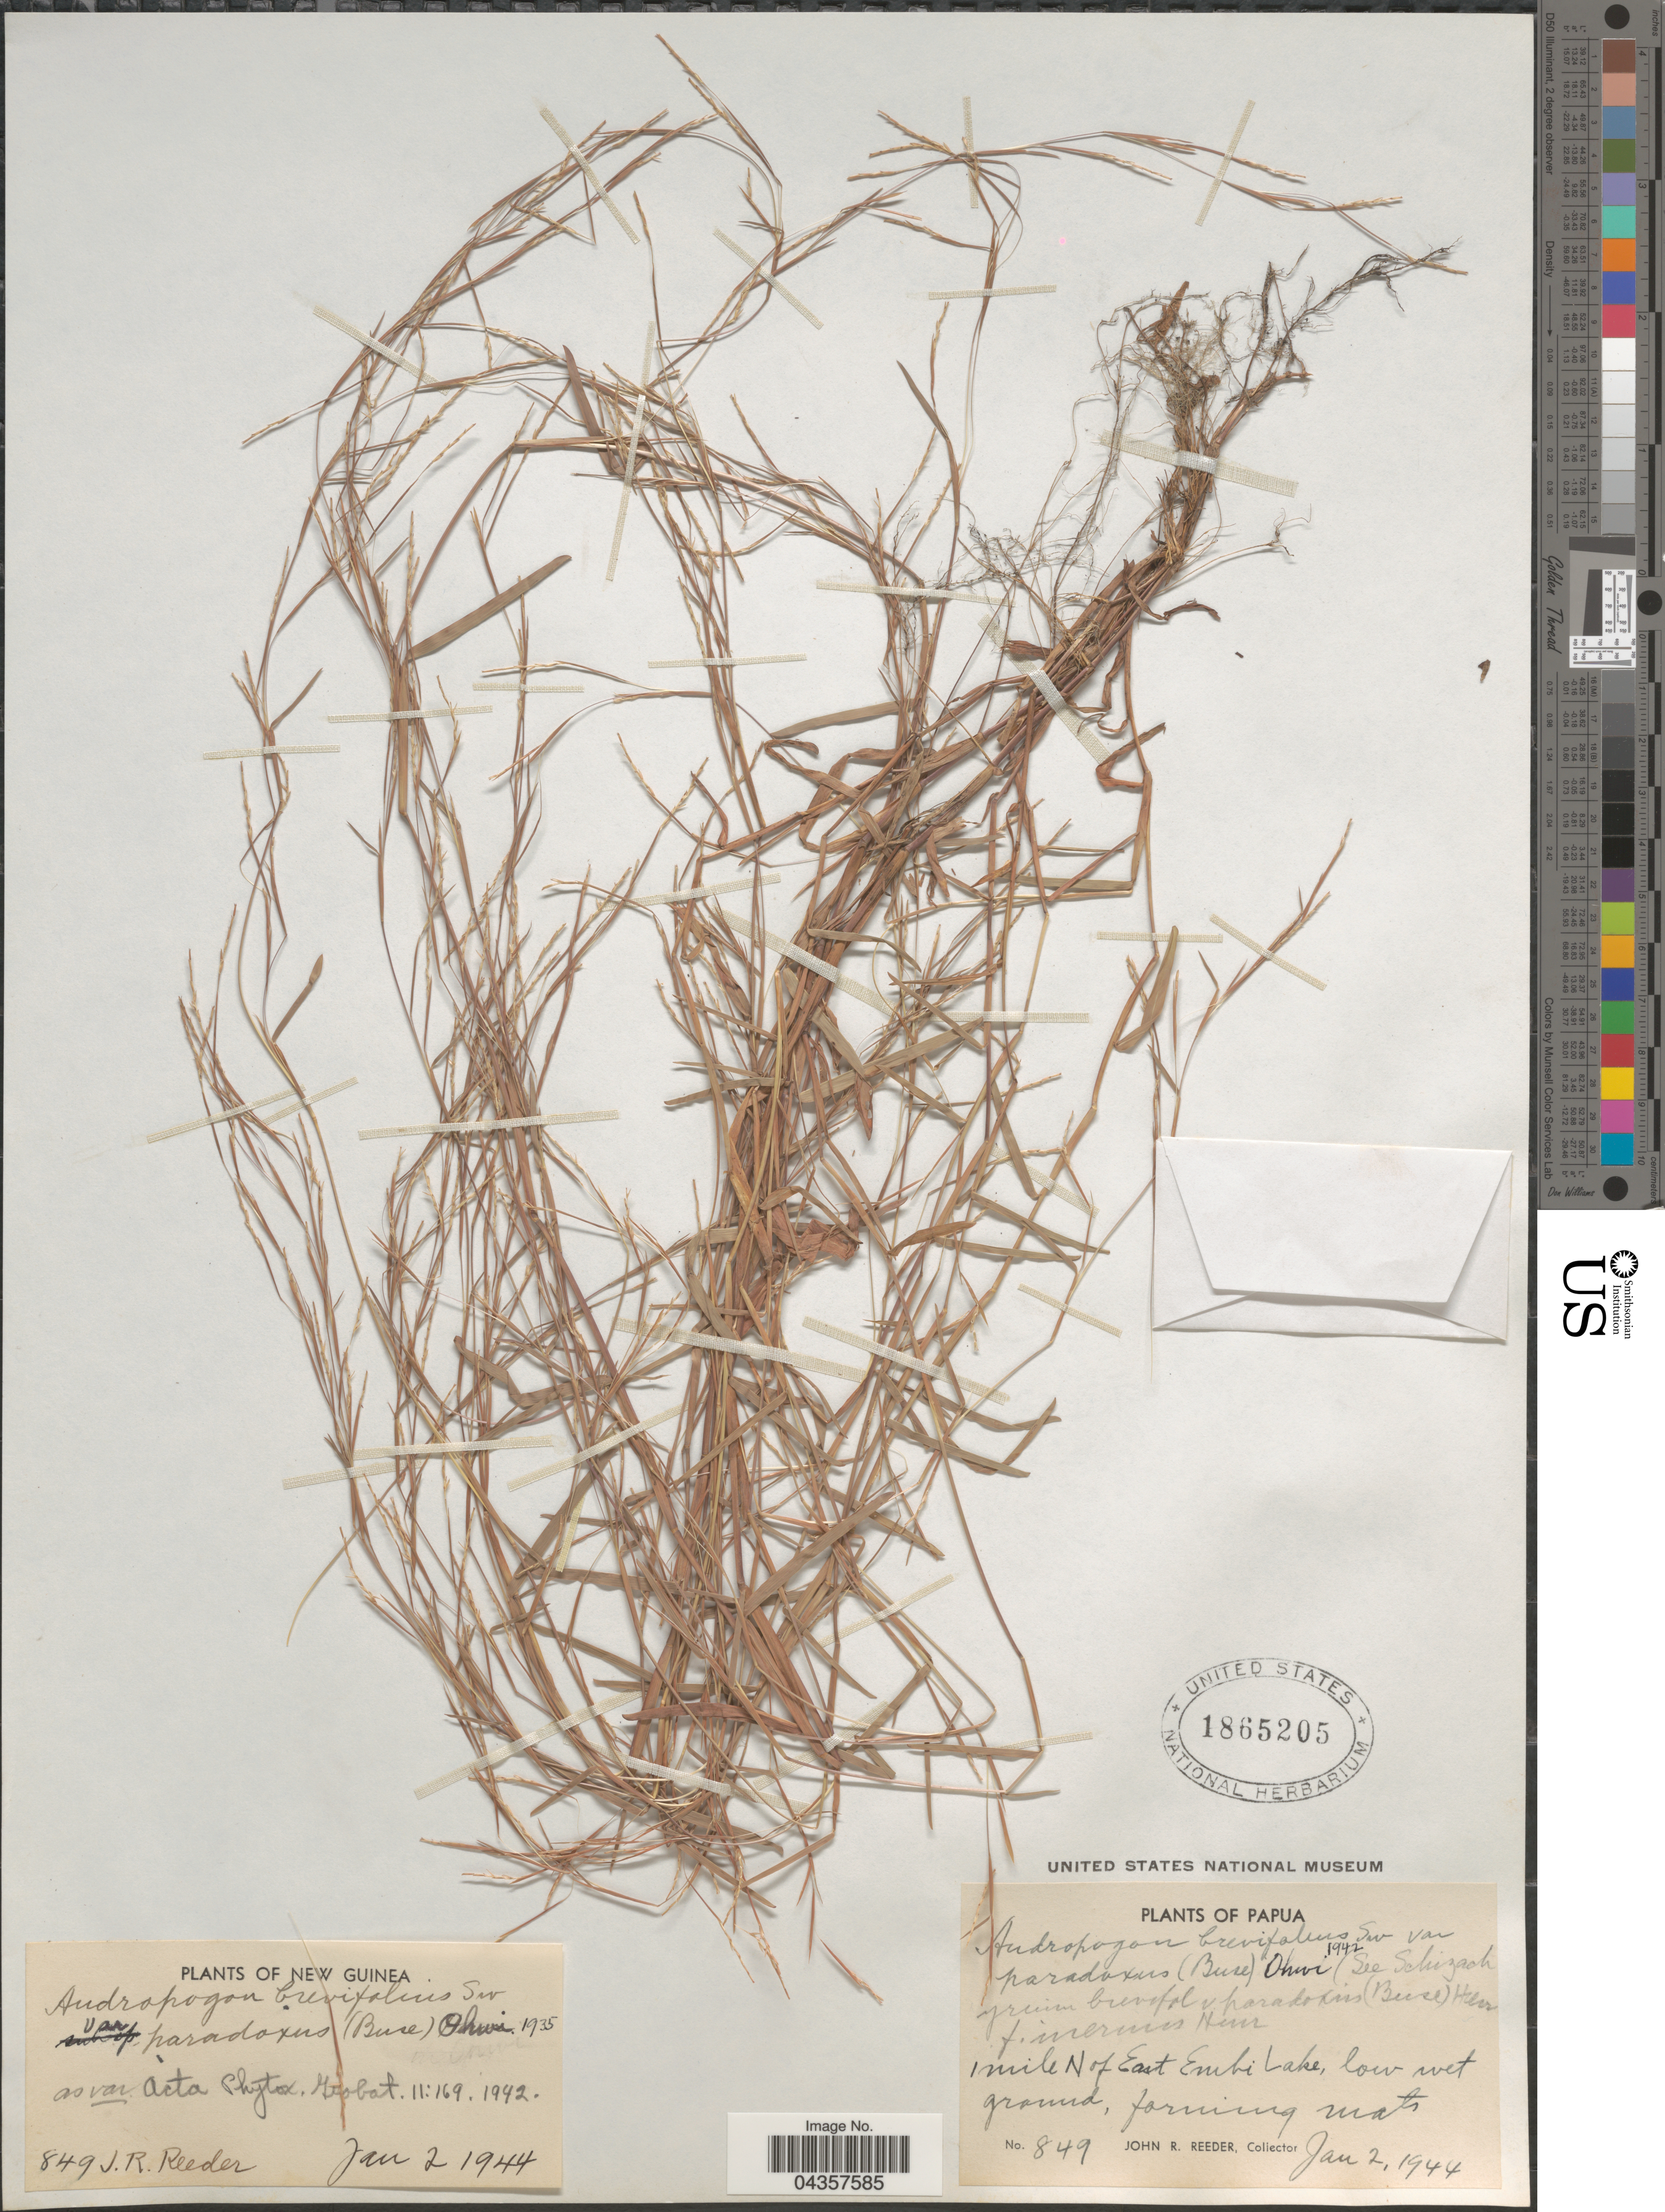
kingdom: Plantae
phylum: Tracheophyta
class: Liliopsida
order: Poales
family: Poaceae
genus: Schizachyrium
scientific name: Schizachyrium sp.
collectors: J. R. Reeder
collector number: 849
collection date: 1944-01-02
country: Papua New Guinea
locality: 1 mile N of East Embi Lake.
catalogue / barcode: US 1865205